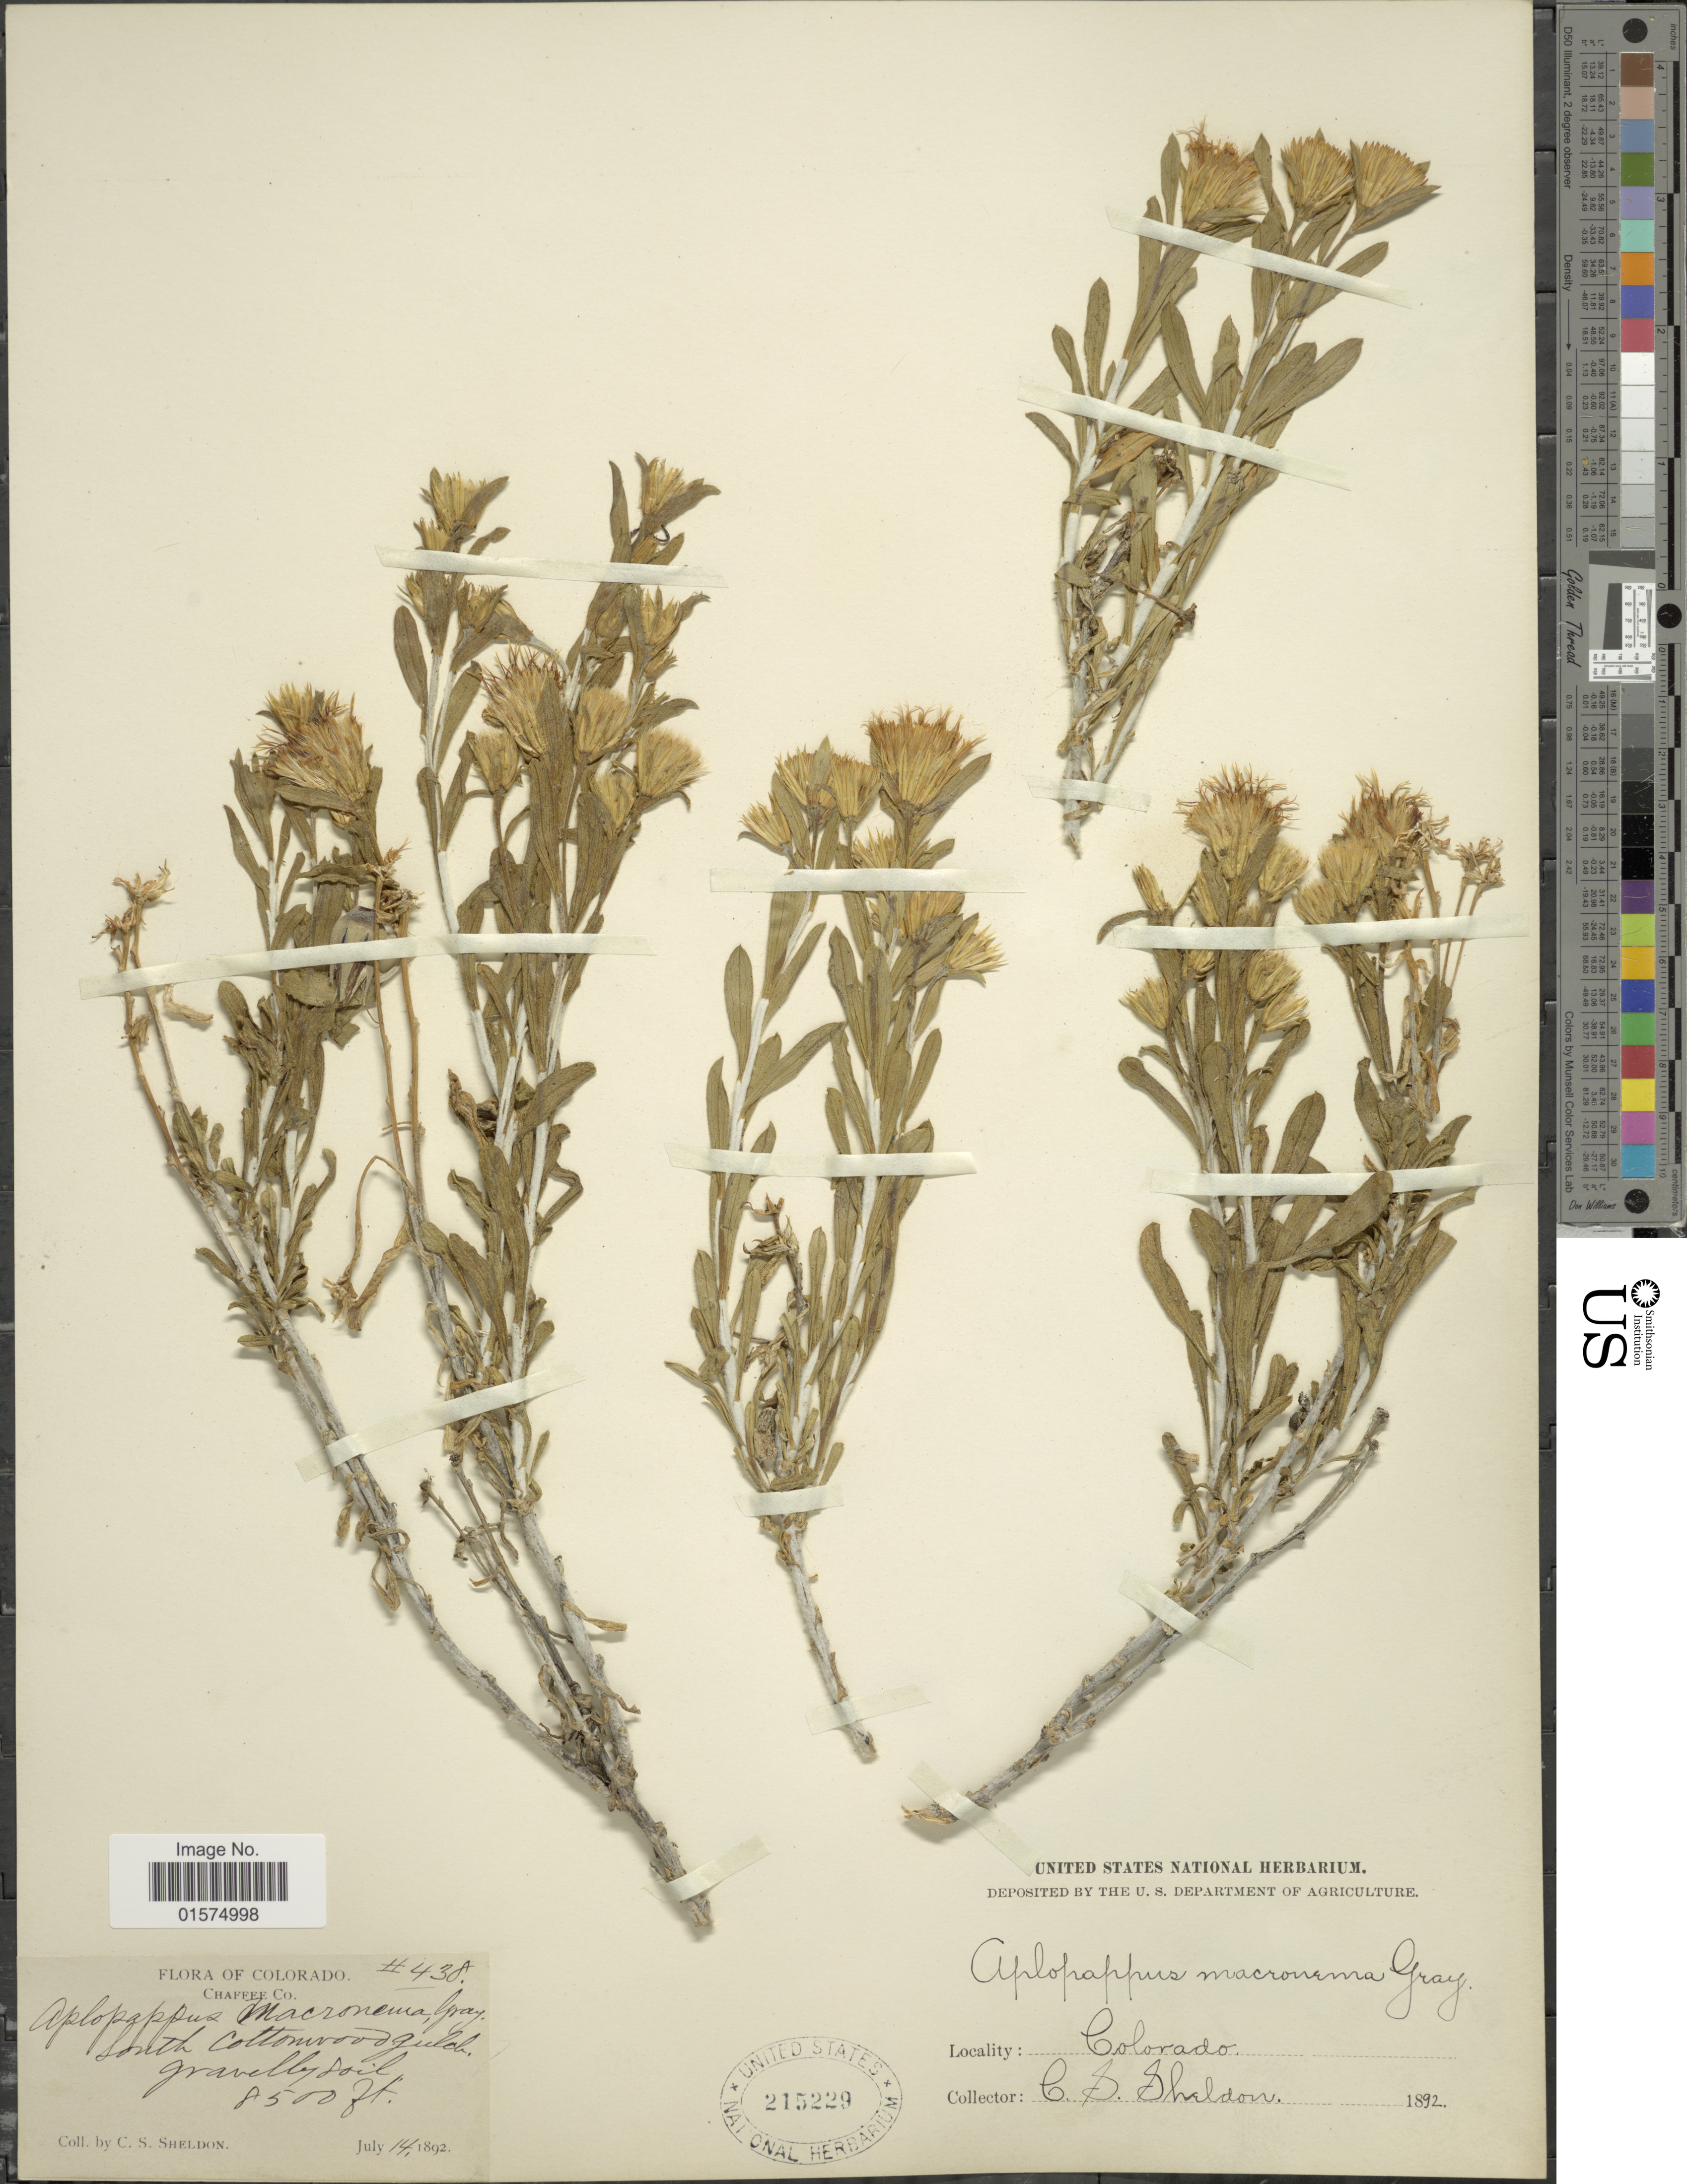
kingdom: Plantae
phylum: Tracheophyta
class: Magnoliopsida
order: Asterales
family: Asteraceae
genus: Ericameria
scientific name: Ericameria discoidea var. discoidea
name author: (Nutt.) G.L. Nesom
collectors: C. S. Sheldon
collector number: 438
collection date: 1892-07-14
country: United States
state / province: Colorado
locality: Chaffee Co. South Cottonwood gulch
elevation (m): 2591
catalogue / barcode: US 215229